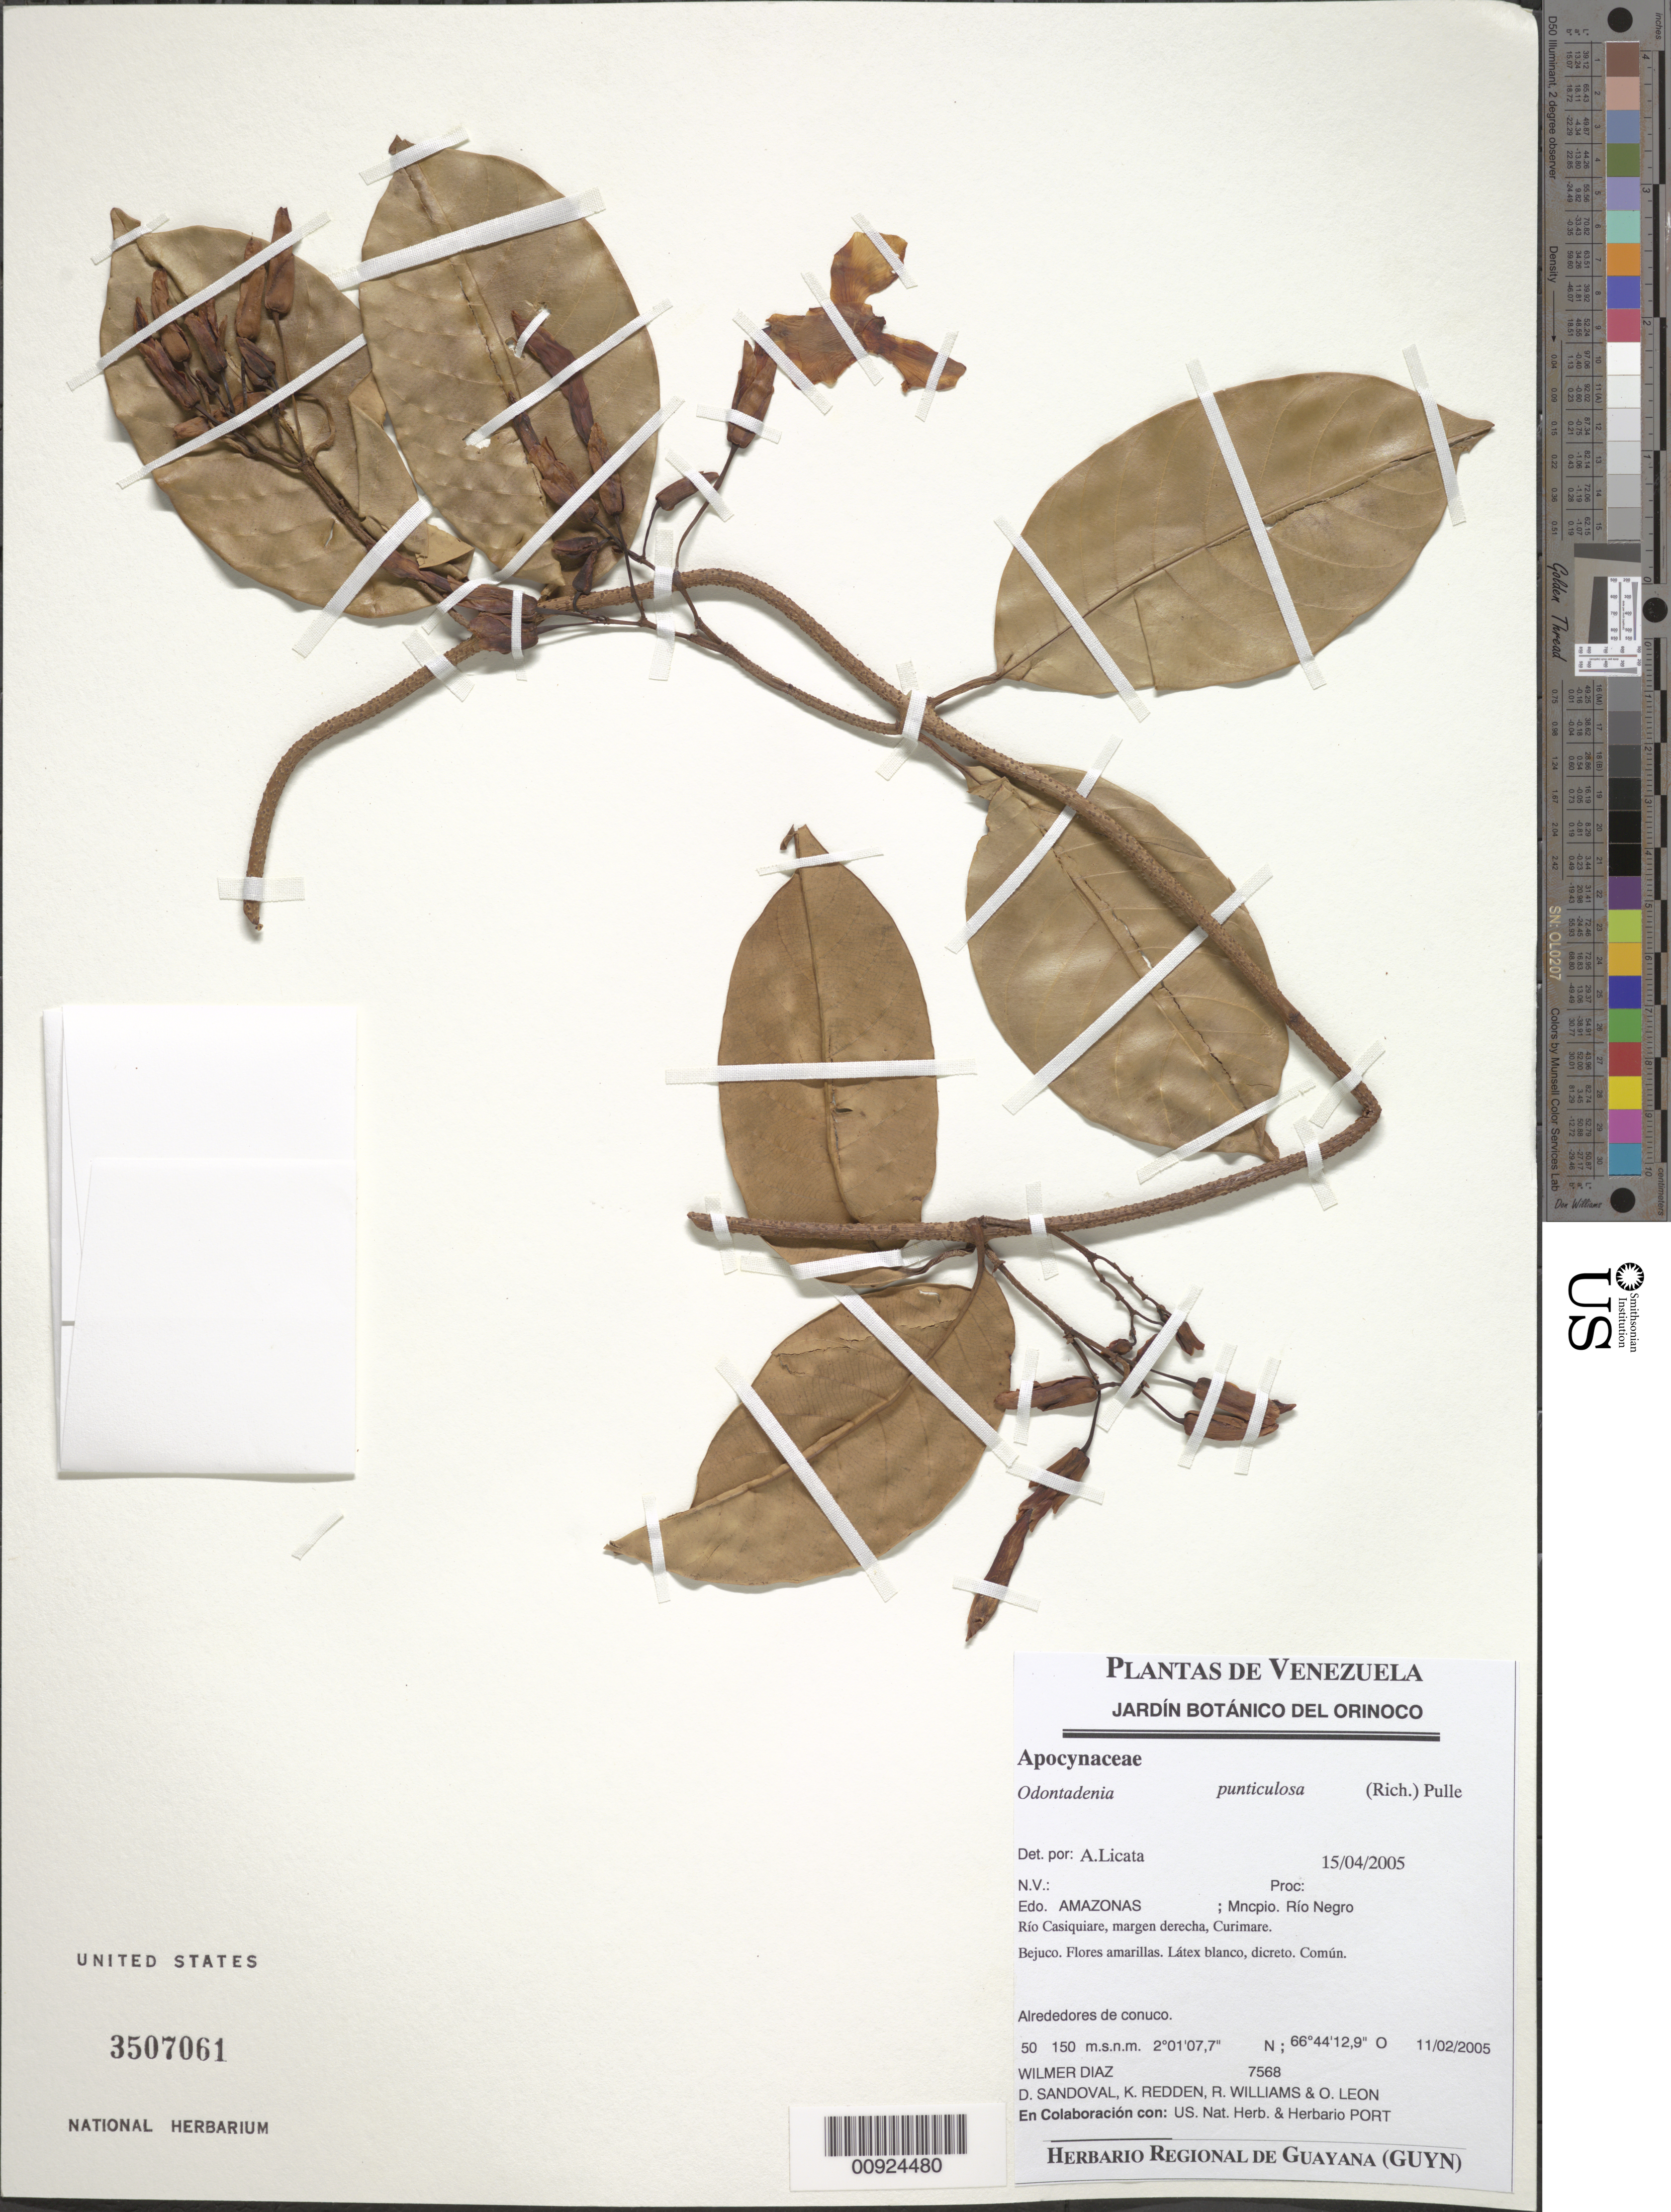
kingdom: Plantae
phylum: Tracheophyta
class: Magnoliopsida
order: Gentianales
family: Apocynaceae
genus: Odontadenia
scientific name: Odontadenia puncticulosa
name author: (Rich.) Pulle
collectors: W. Díaz P., D. Sandoval, K. M. Redden, R. Williams & O. León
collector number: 7568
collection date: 2005-02-11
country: Venezuela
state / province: Amazonas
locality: Mncpio. Río Negro. Río Casiquiare, margen derecha, Curimare.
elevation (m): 50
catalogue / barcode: US 3507061